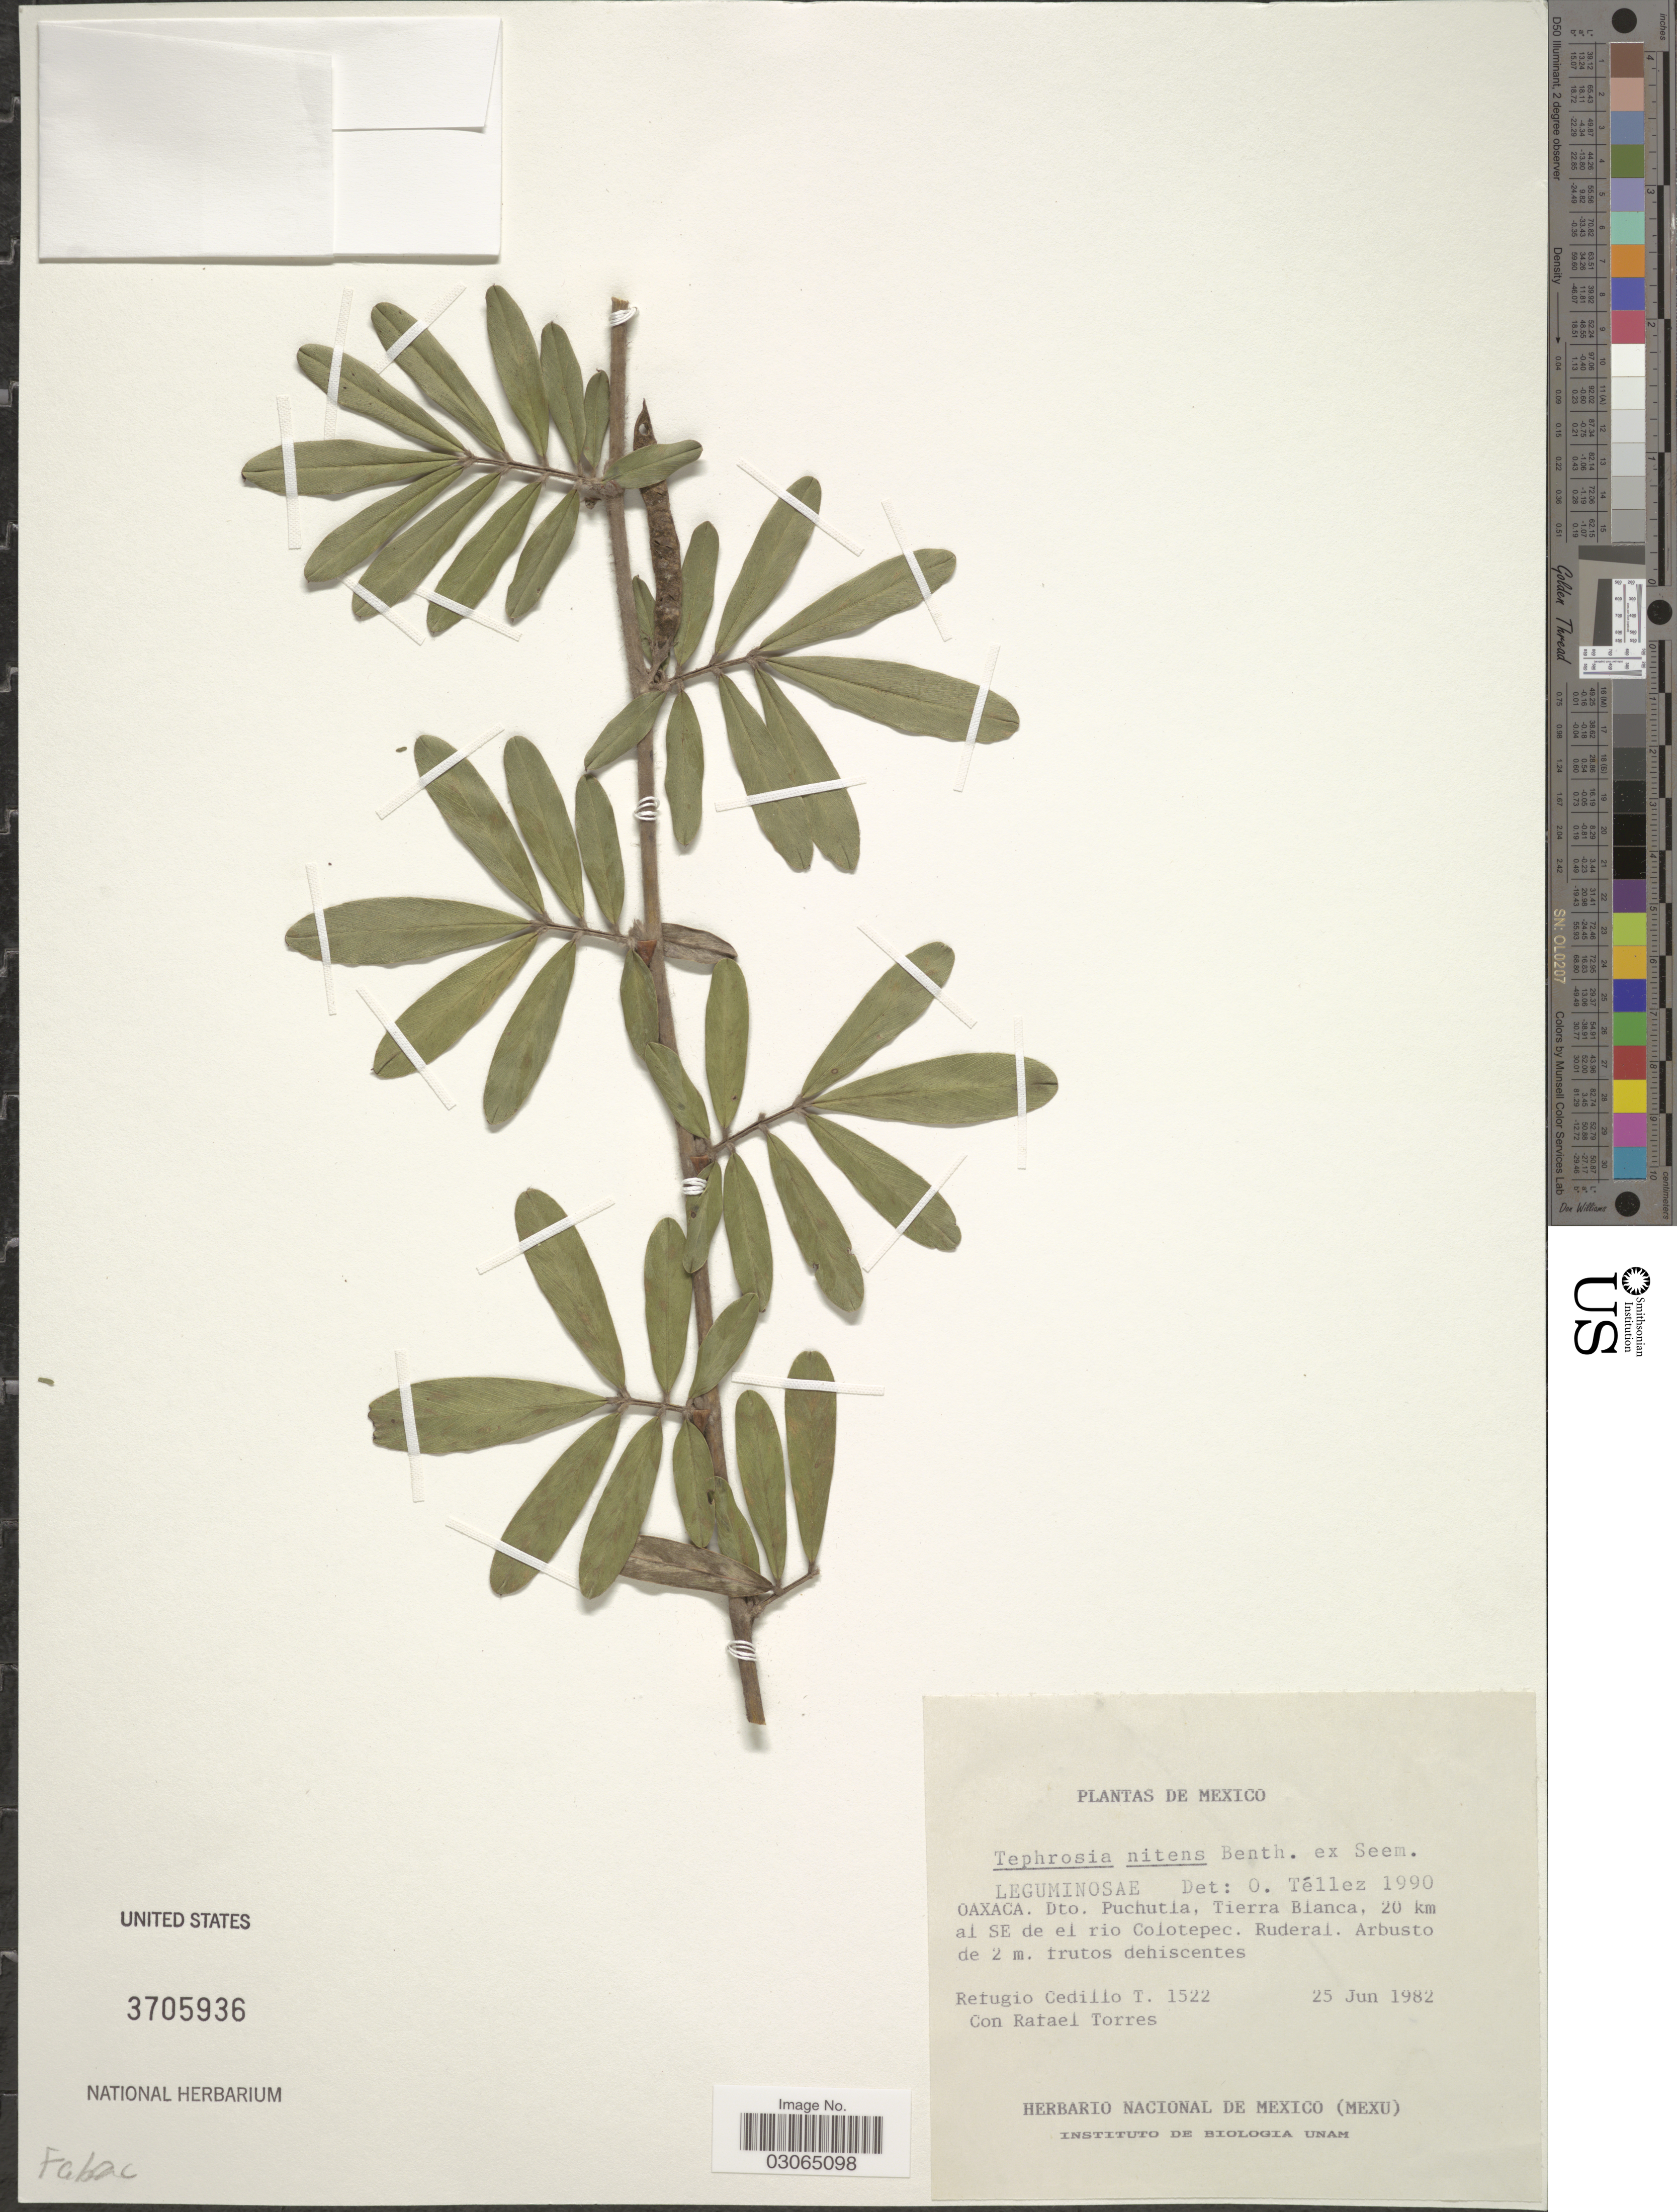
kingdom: Plantae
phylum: Tracheophyta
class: Magnoliopsida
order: Fabales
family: Fabaceae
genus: Tephrosia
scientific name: Tephrosia nitens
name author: Benth.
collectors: R. Cedillo T. & R. Torres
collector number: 1522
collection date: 1982-06-25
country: Mexico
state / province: Oaxaca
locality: Dto. Puchutla, Tierra Blanca, 20 km al SE de el rio Colotepec.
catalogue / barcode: US 3705936